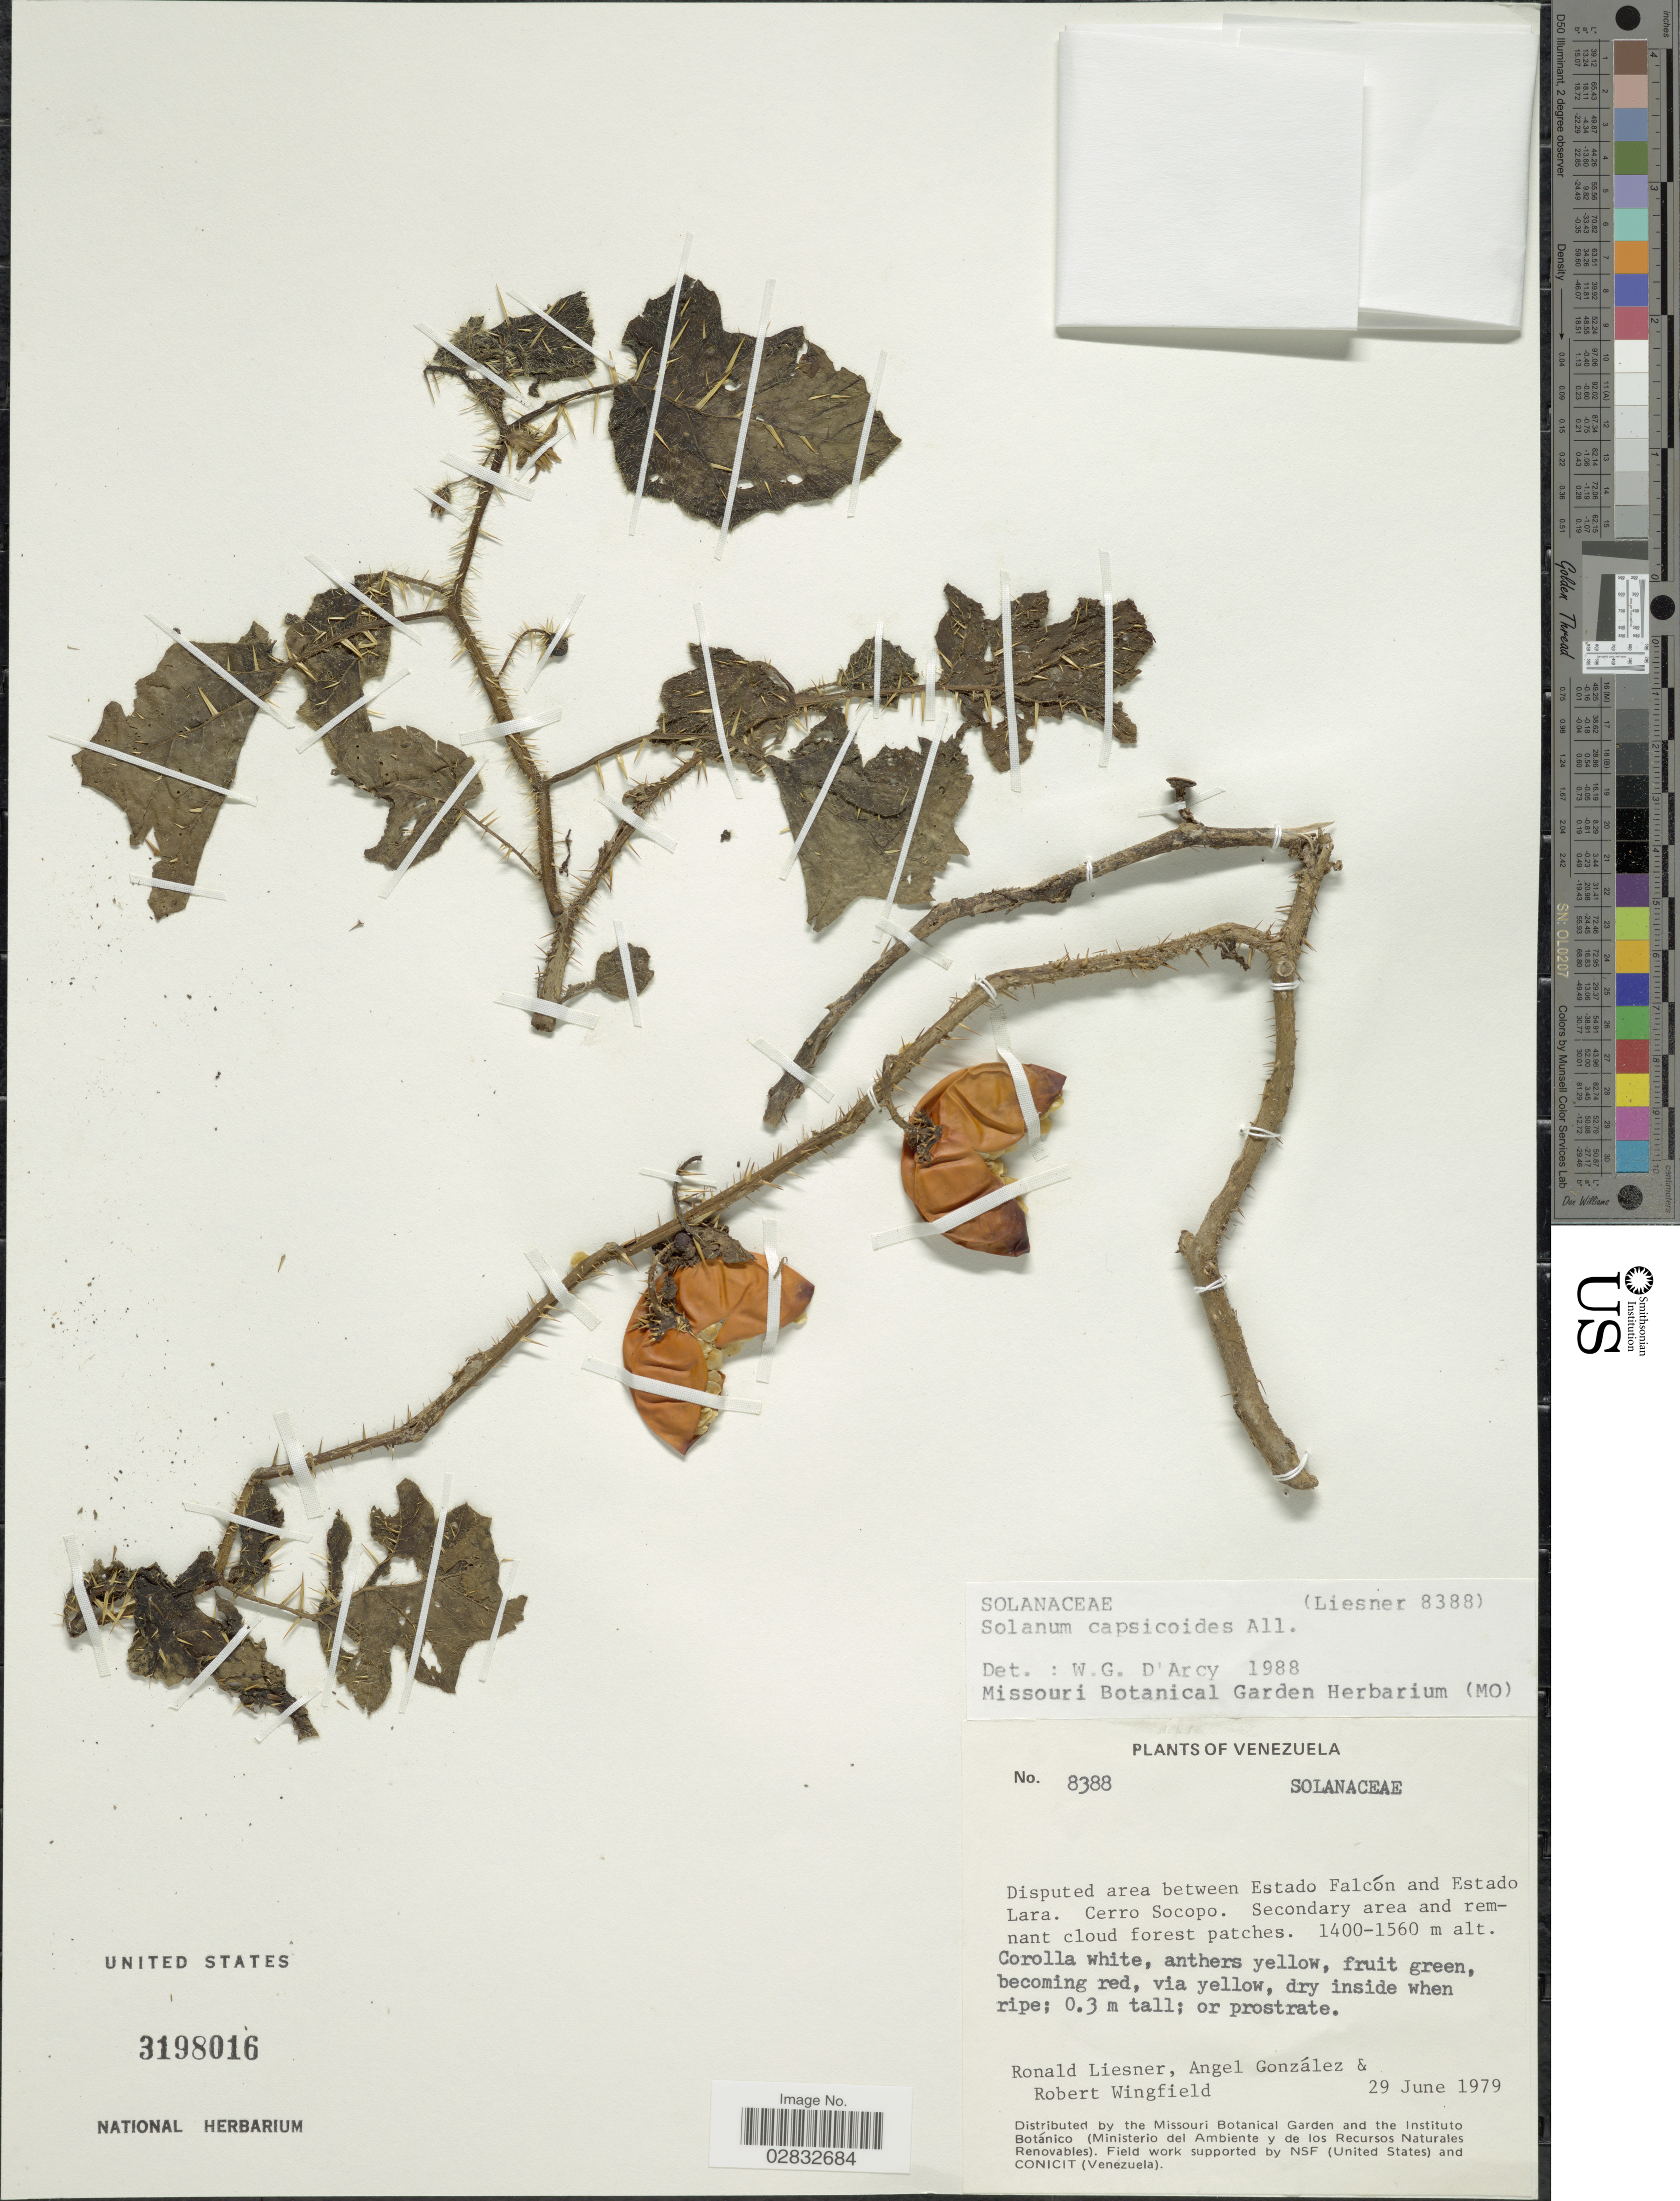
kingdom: Plantae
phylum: Tracheophyta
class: Magnoliopsida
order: Solanales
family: Solanaceae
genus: Solanum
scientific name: Solanum capsicoides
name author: All.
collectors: R. L. Liesner, A. C. González & R. C. Wingfield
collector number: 8388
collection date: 1979-06-29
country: Venezuela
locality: Disputed area between Estado Falcón and Estado Lara. Cerro Socopo. Secondary area and remnant cloud forest patches.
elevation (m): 1400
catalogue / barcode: US 3198016